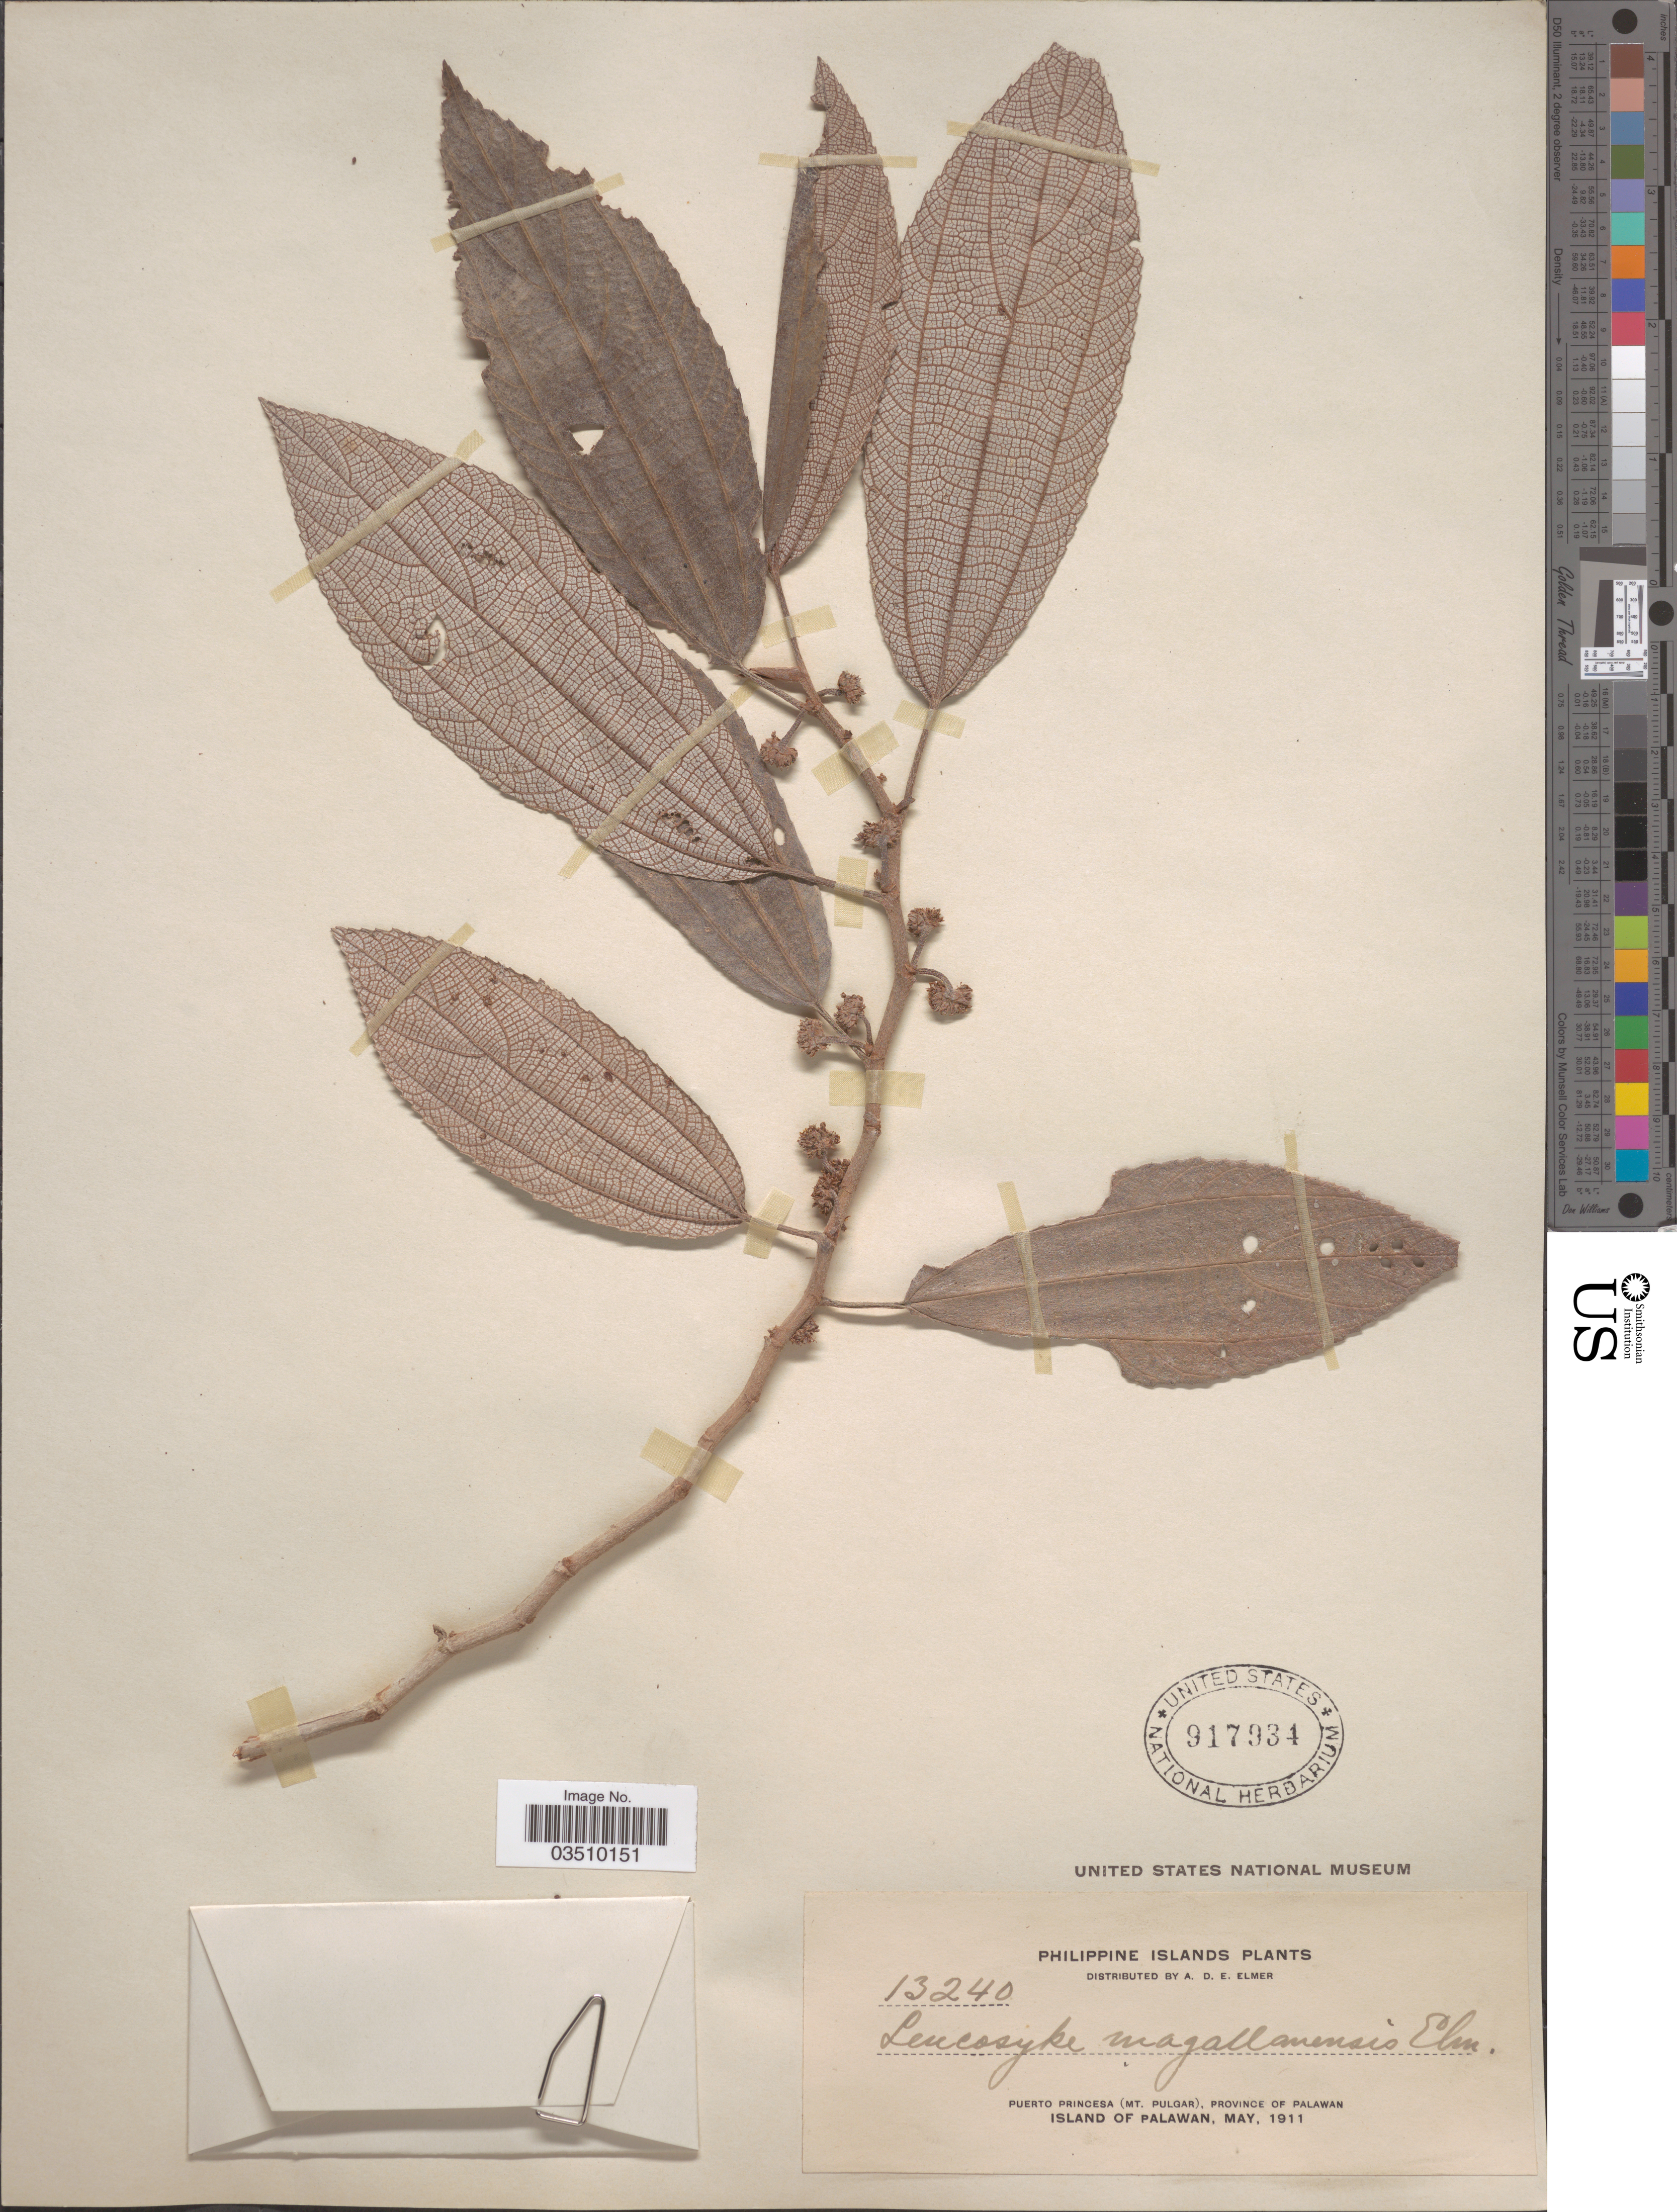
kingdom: Plantae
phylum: Tracheophyta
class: Magnoliopsida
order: Rosales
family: Urticaceae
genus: Leucosyke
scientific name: Leucosyke magallanensis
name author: Elmer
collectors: A. D. E. Elmer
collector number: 13240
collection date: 1911-05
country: Philippines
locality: Puerto Princesa (Mt. Pulgar), Province of Palawan. Island of Palawan.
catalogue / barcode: US 917934